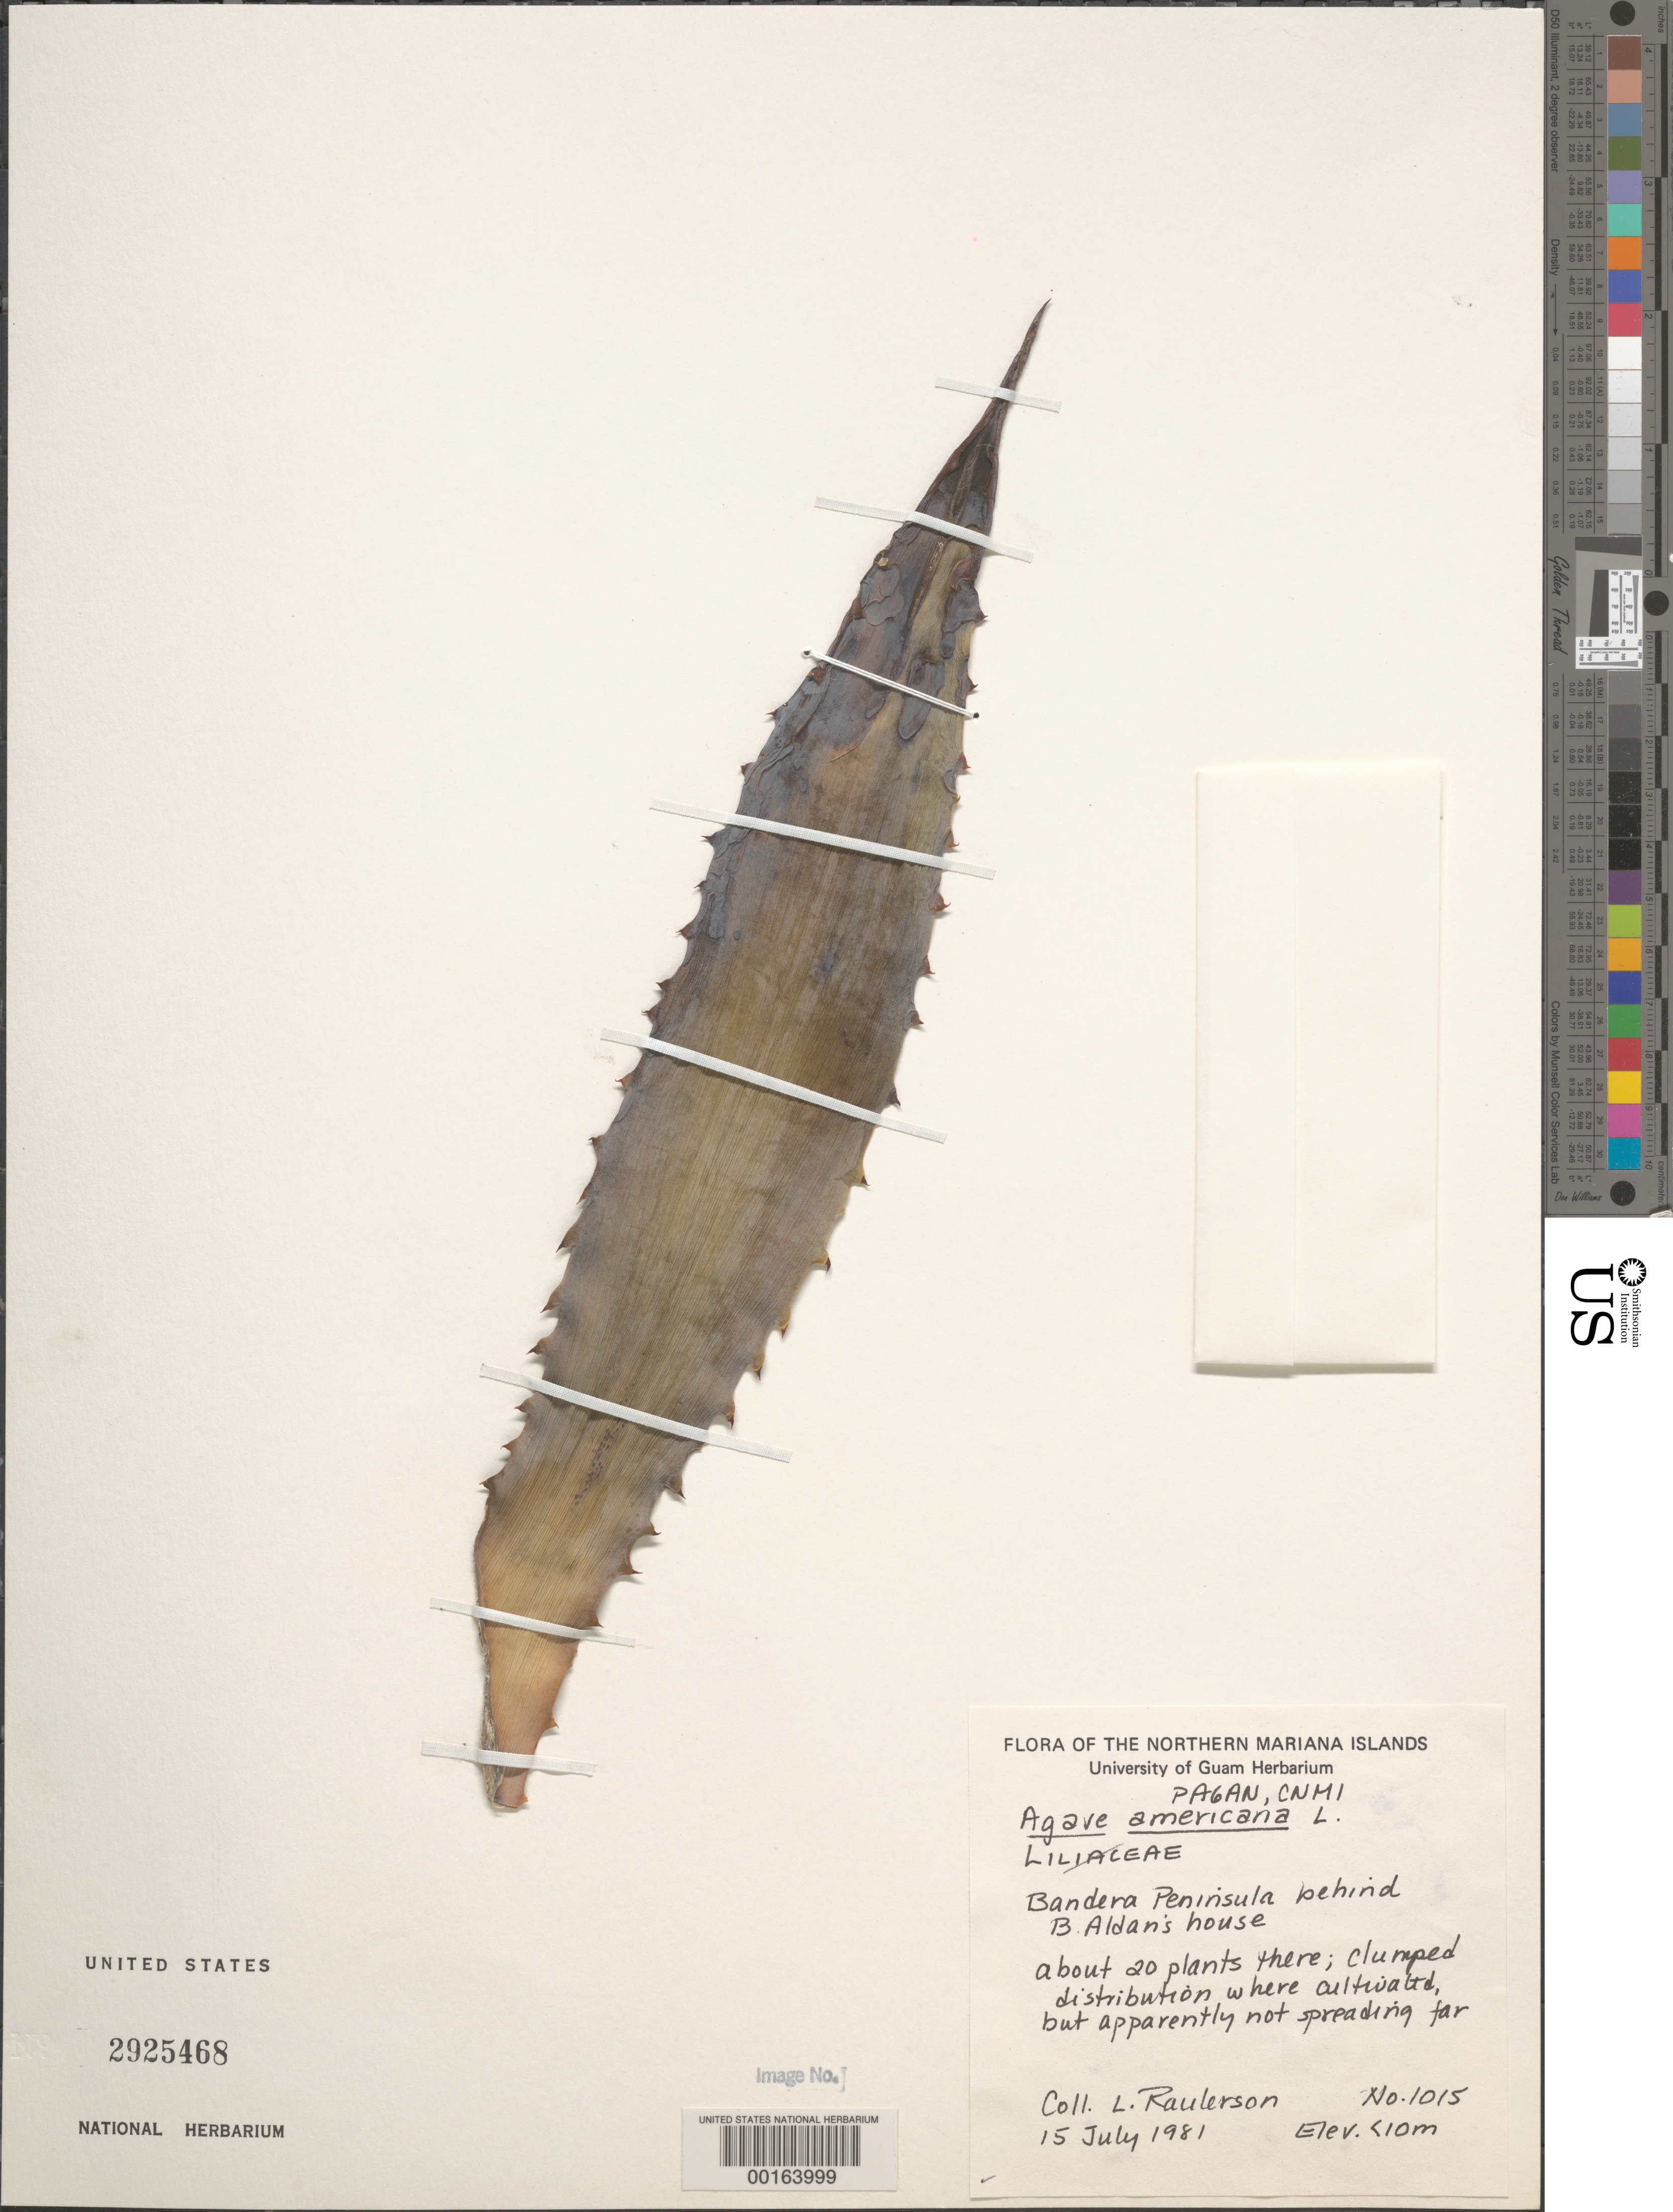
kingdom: Plantae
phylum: Tracheophyta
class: Liliopsida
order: Asparagales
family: Asparagaceae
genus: Agave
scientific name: Agave americana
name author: L.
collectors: L. Raulerson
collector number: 1015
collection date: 1981-07-15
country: Northern Mariana Islands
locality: Pagan, CNMI. The Northern Mariana Islands. Bandera Peninsula behind B. Aldan's house.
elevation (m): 10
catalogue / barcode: US 2925468